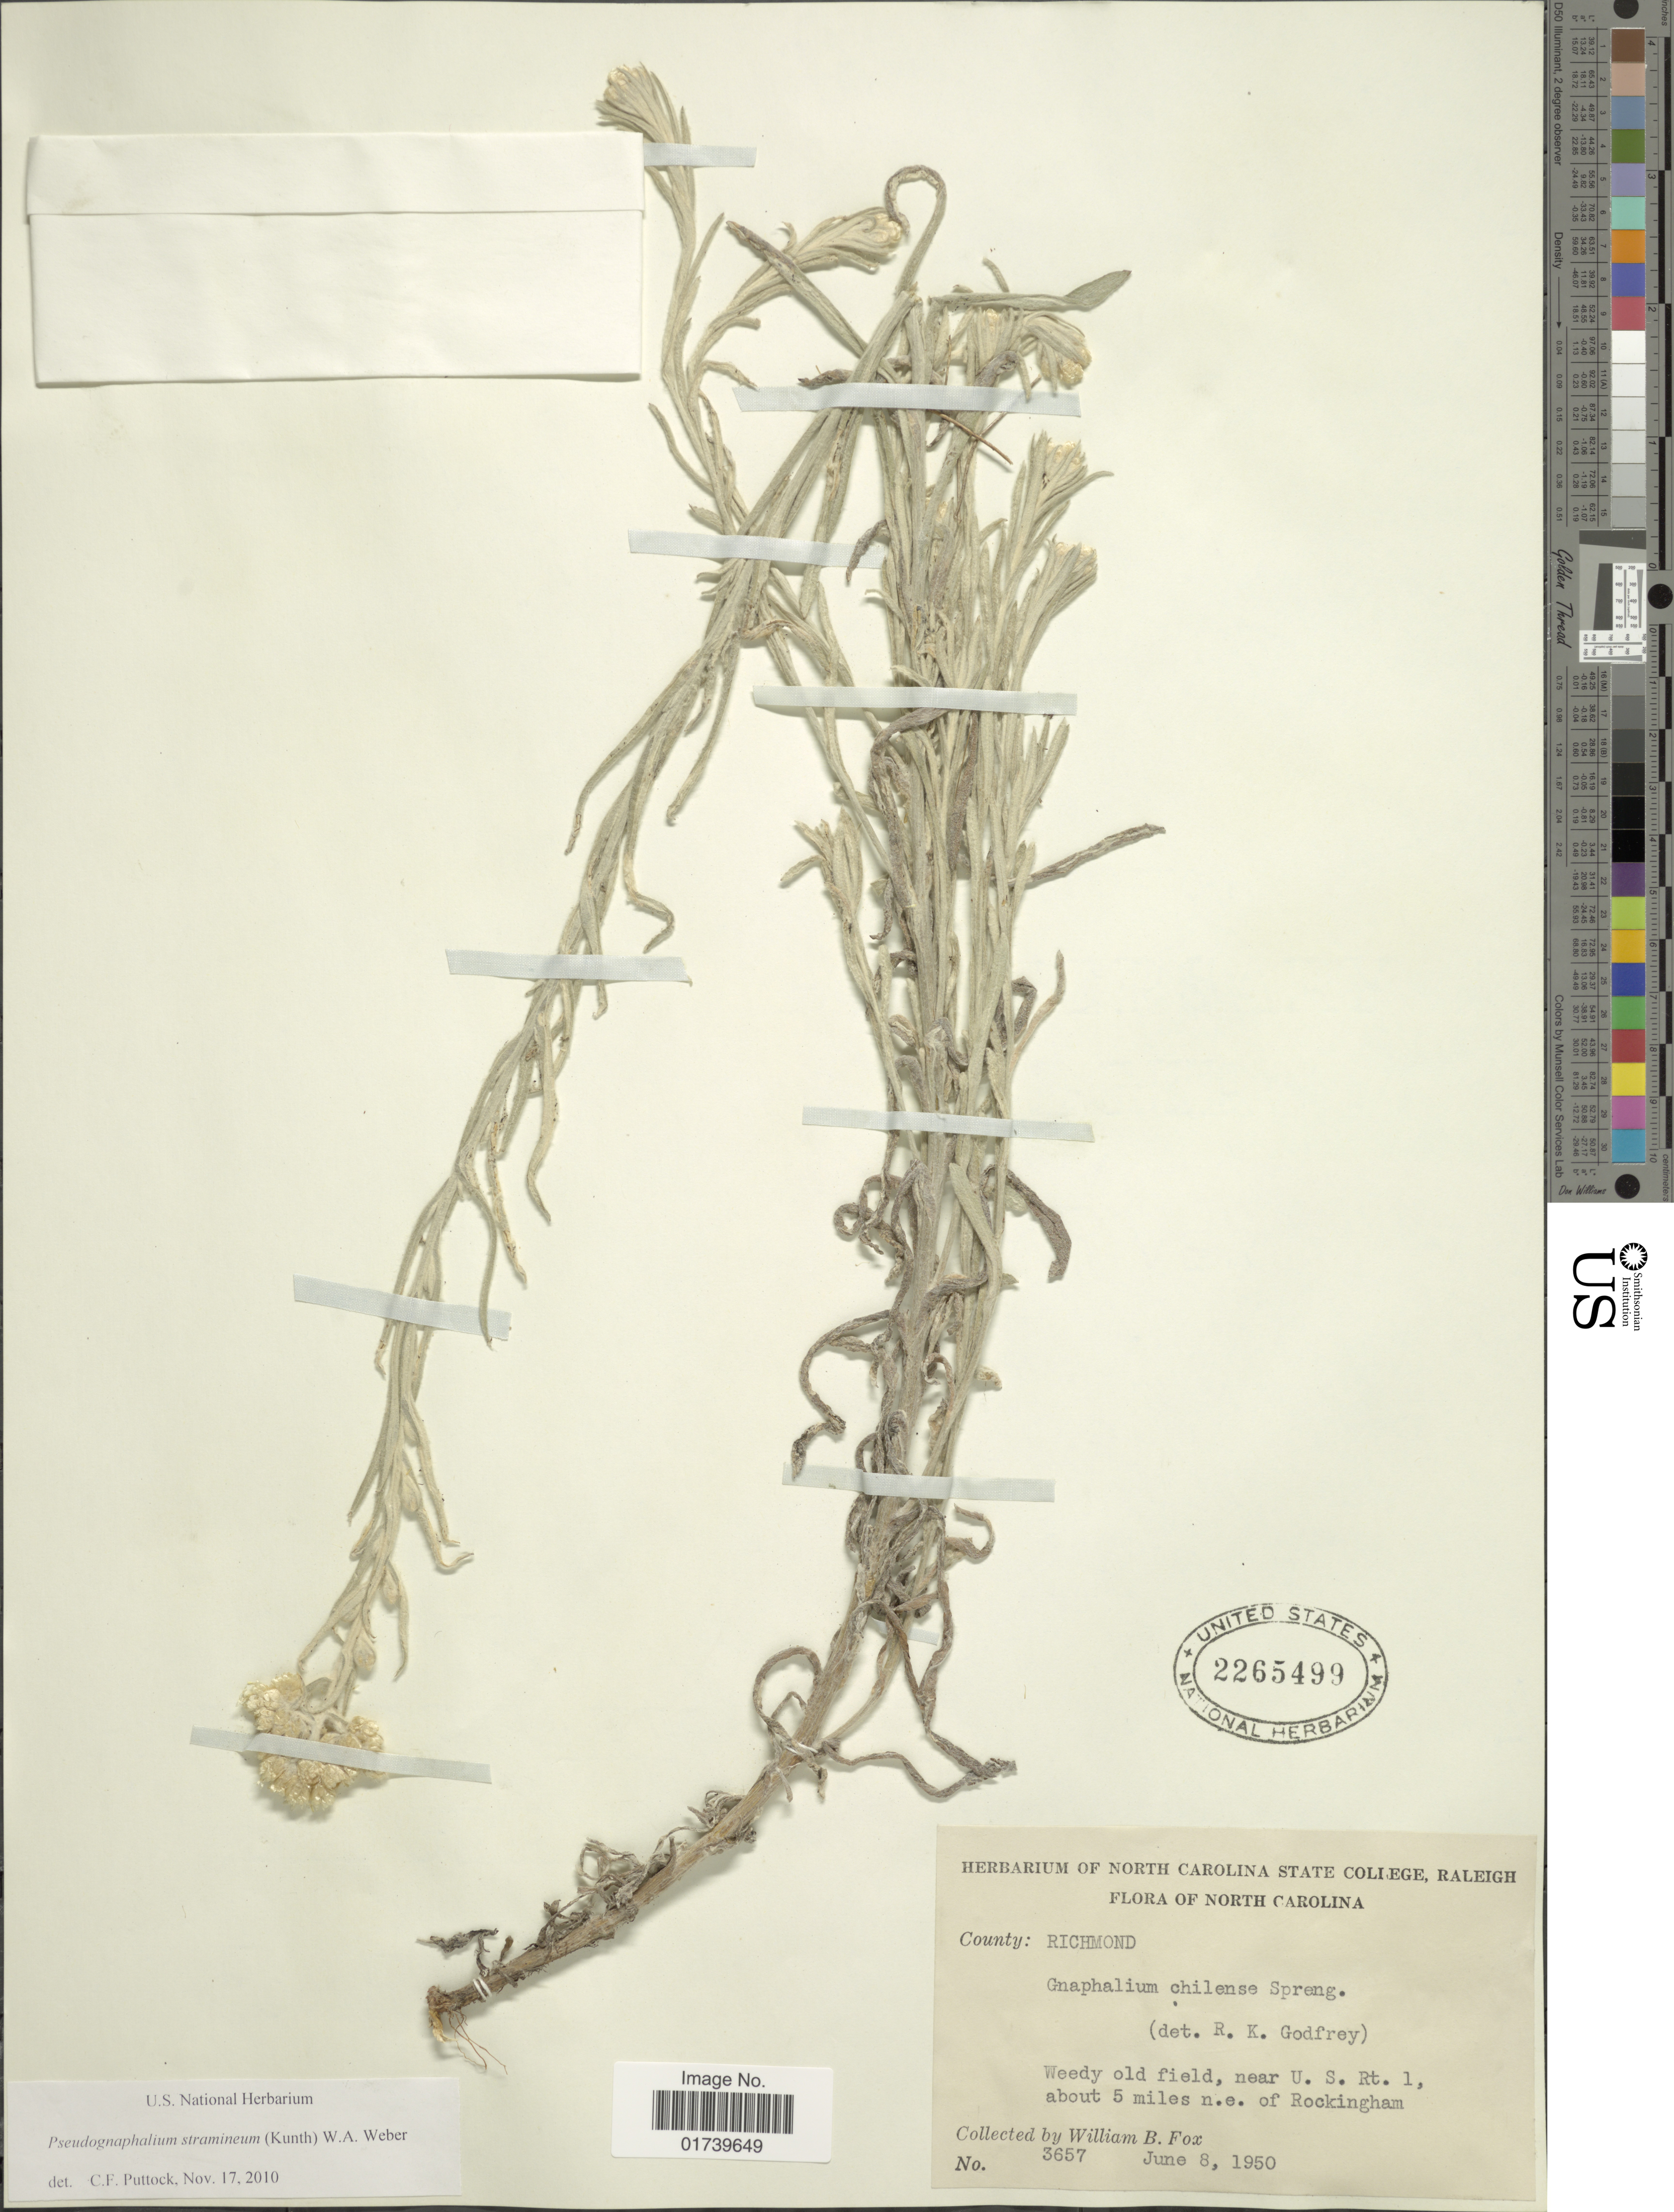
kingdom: Plantae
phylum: Tracheophyta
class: Magnoliopsida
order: Asterales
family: Asteraceae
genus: Pseudognaphalium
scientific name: Pseudognaphalium stramineum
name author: (Kunth) Anderb.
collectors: W. B. Fox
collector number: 3657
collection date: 1950-06-08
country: United States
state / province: North Carolina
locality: County: Richmond, near U. S. Rt. 1, about 5 miles n. e. of Rockingham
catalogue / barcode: US 2265499